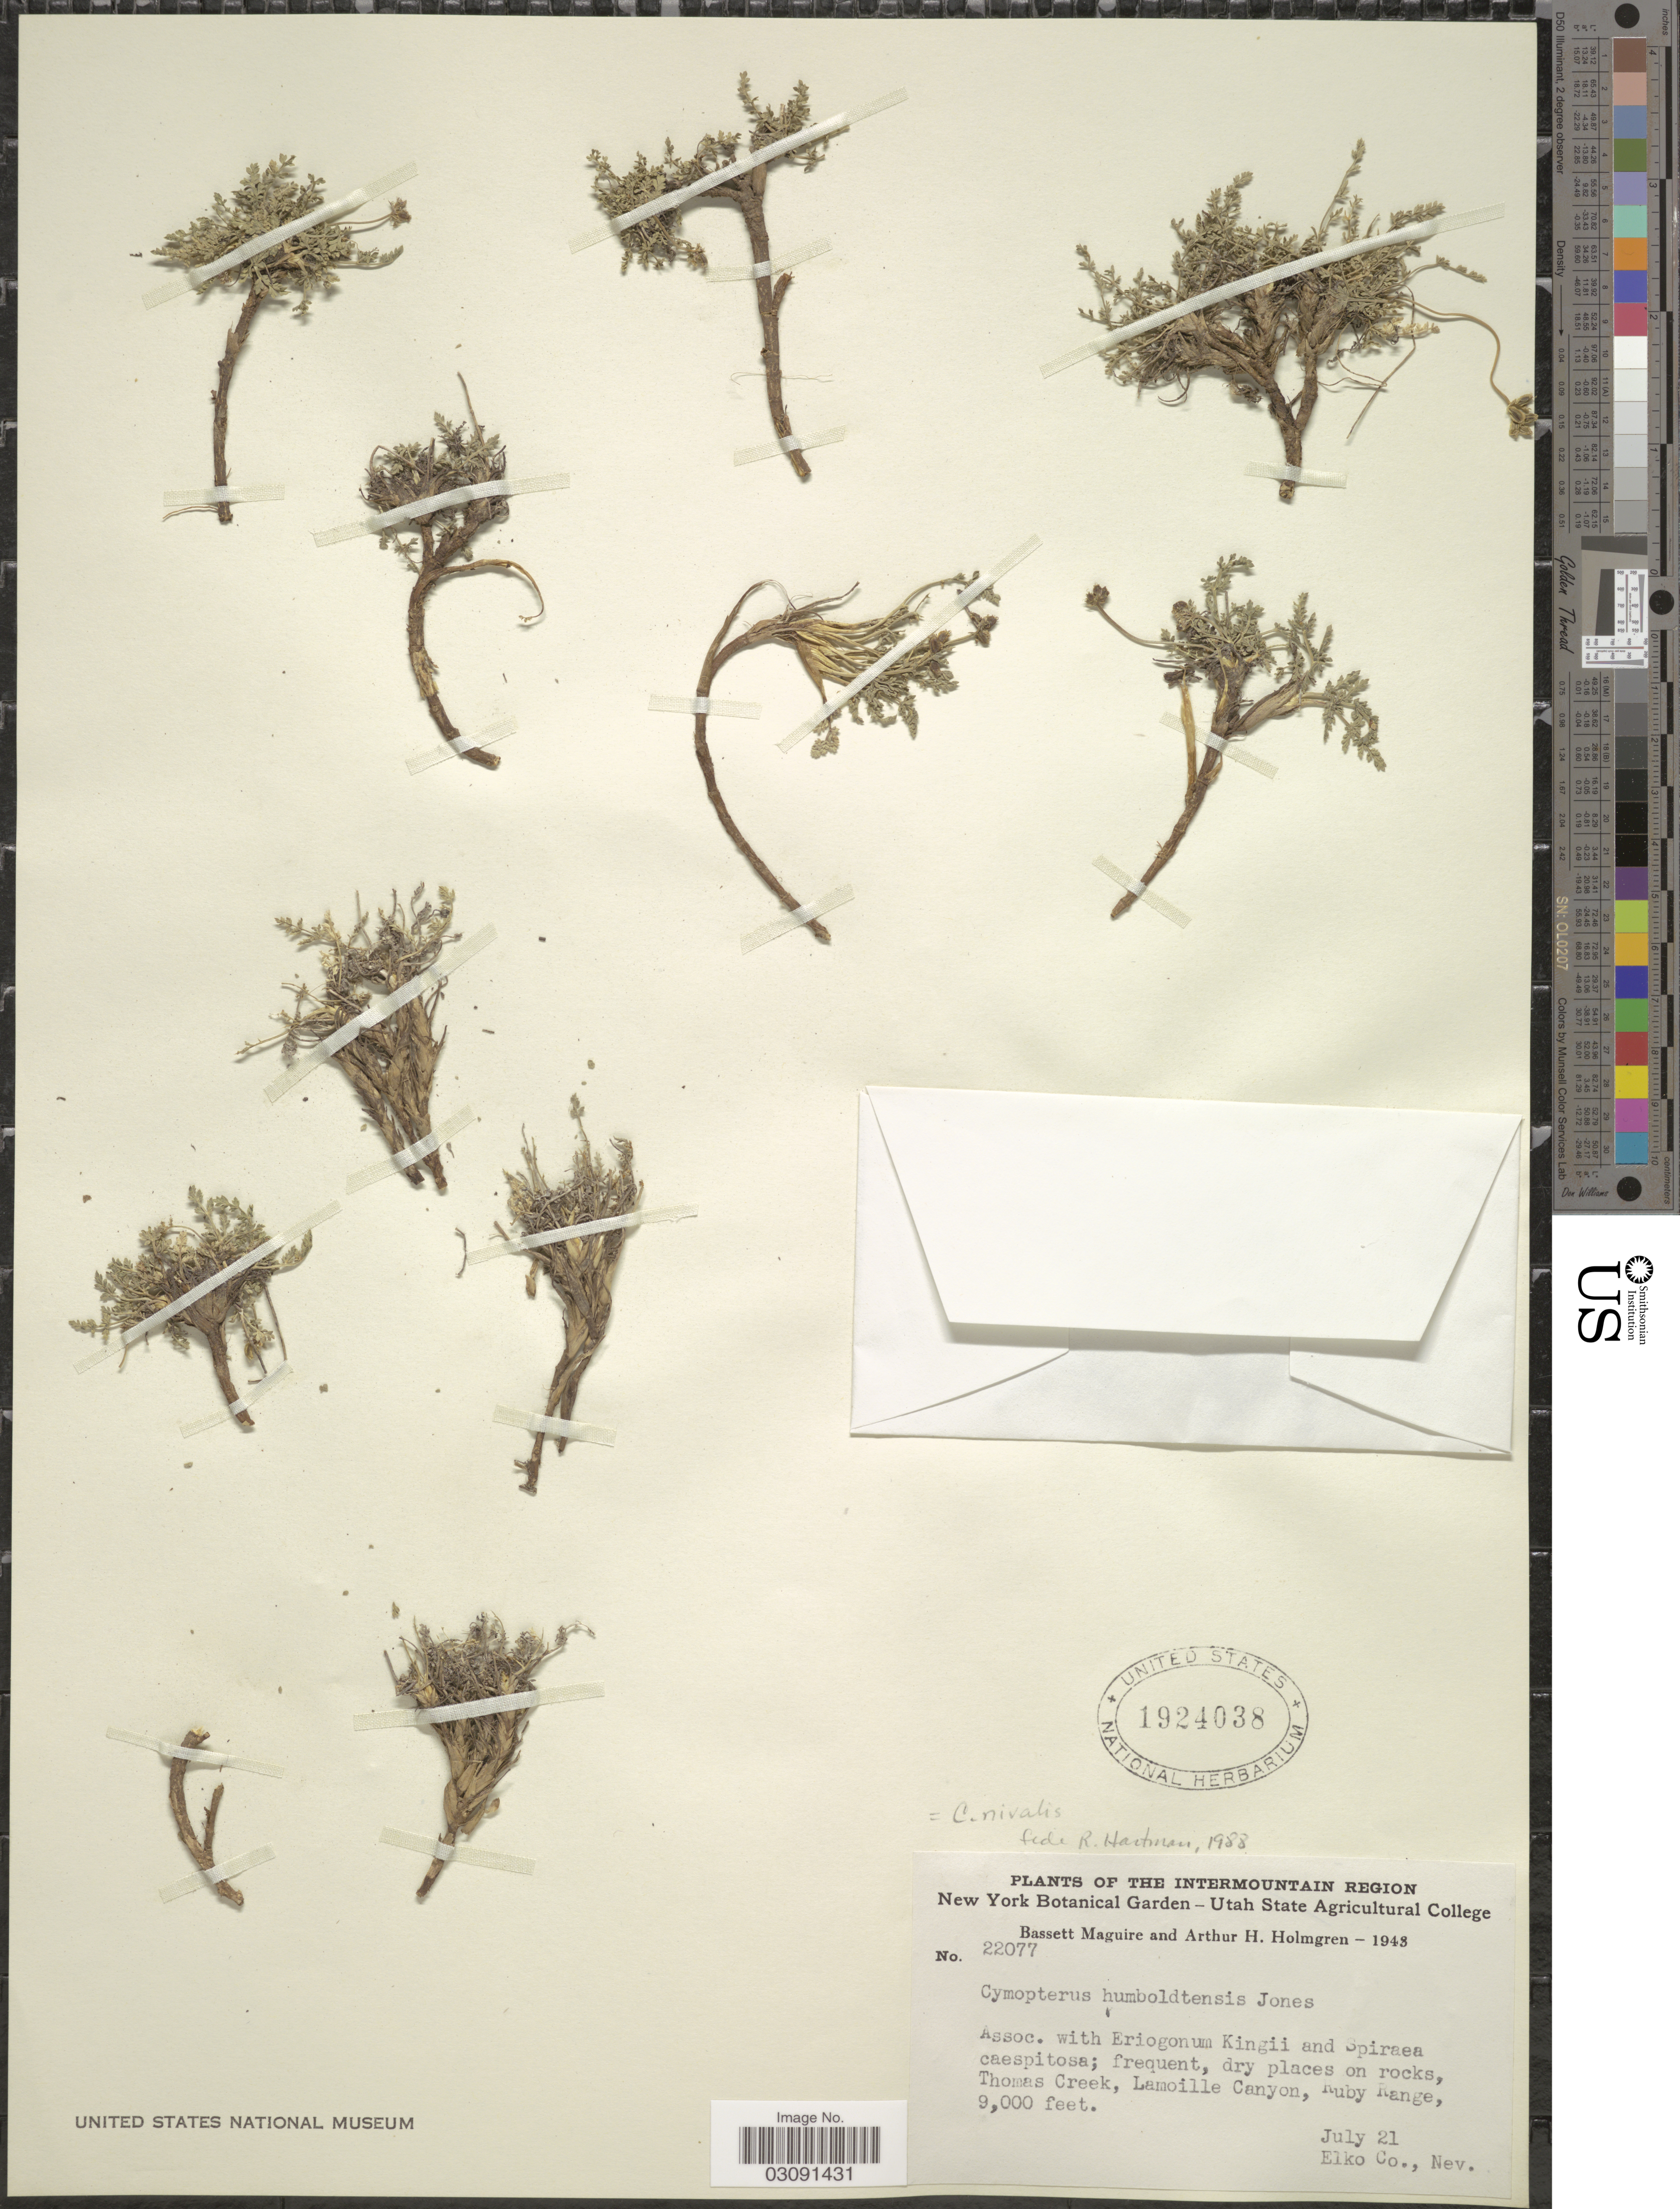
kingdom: Plantae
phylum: Tracheophyta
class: Magnoliopsida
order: Apiales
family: Apiaceae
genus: Cymopterus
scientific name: Cymopterus nivalis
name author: S. Watson in C. King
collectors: B. Maguire & A. H. Holmgren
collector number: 22077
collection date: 1948-07-21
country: United States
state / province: Nevada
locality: The Intermountain Region. Thomas Creek, Lamoille Canyon, Ruby Range, Elko Co.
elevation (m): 2743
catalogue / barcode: US 1924038